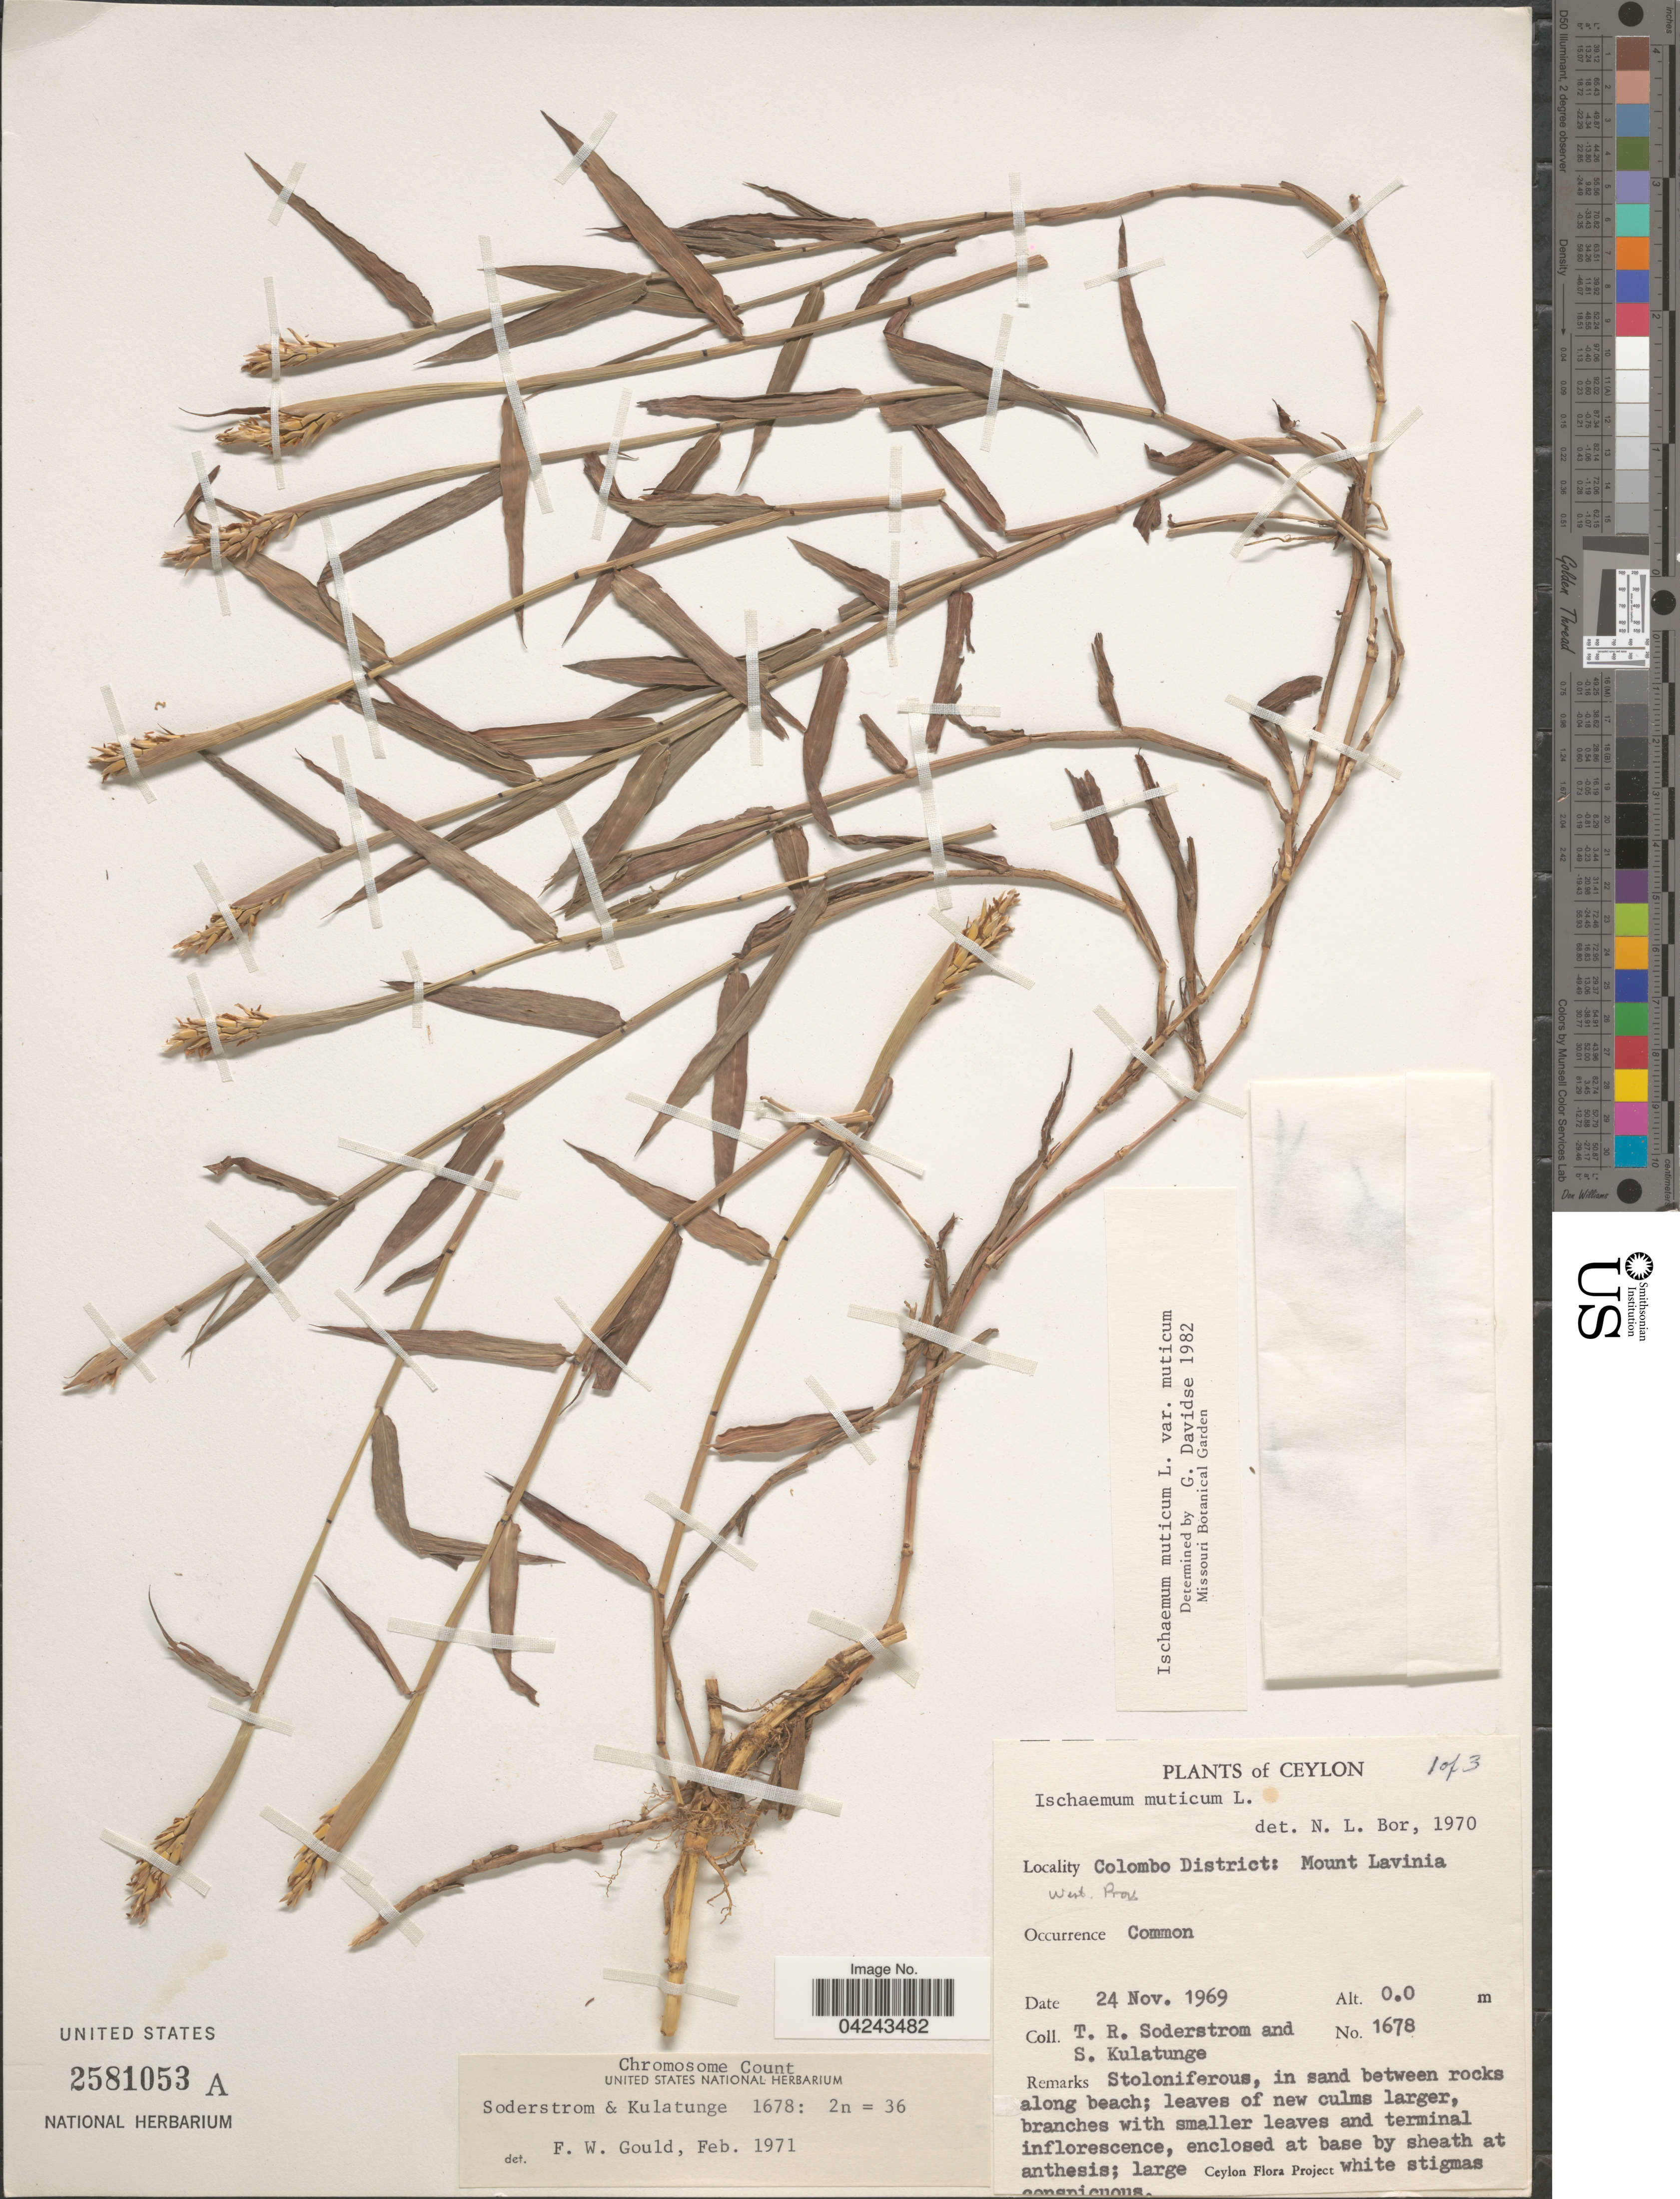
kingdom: Plantae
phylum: Tracheophyta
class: Liliopsida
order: Poales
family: Poaceae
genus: Ischaemum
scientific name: Ischaemum muticum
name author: L.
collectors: T. R. Soderstrom & S. Kulatunge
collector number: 1678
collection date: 1969-11-24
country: Sri Lanka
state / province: Western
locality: Ceylon. Colombo District: Mount Lavinia.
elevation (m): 0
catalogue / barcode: US 2581053A